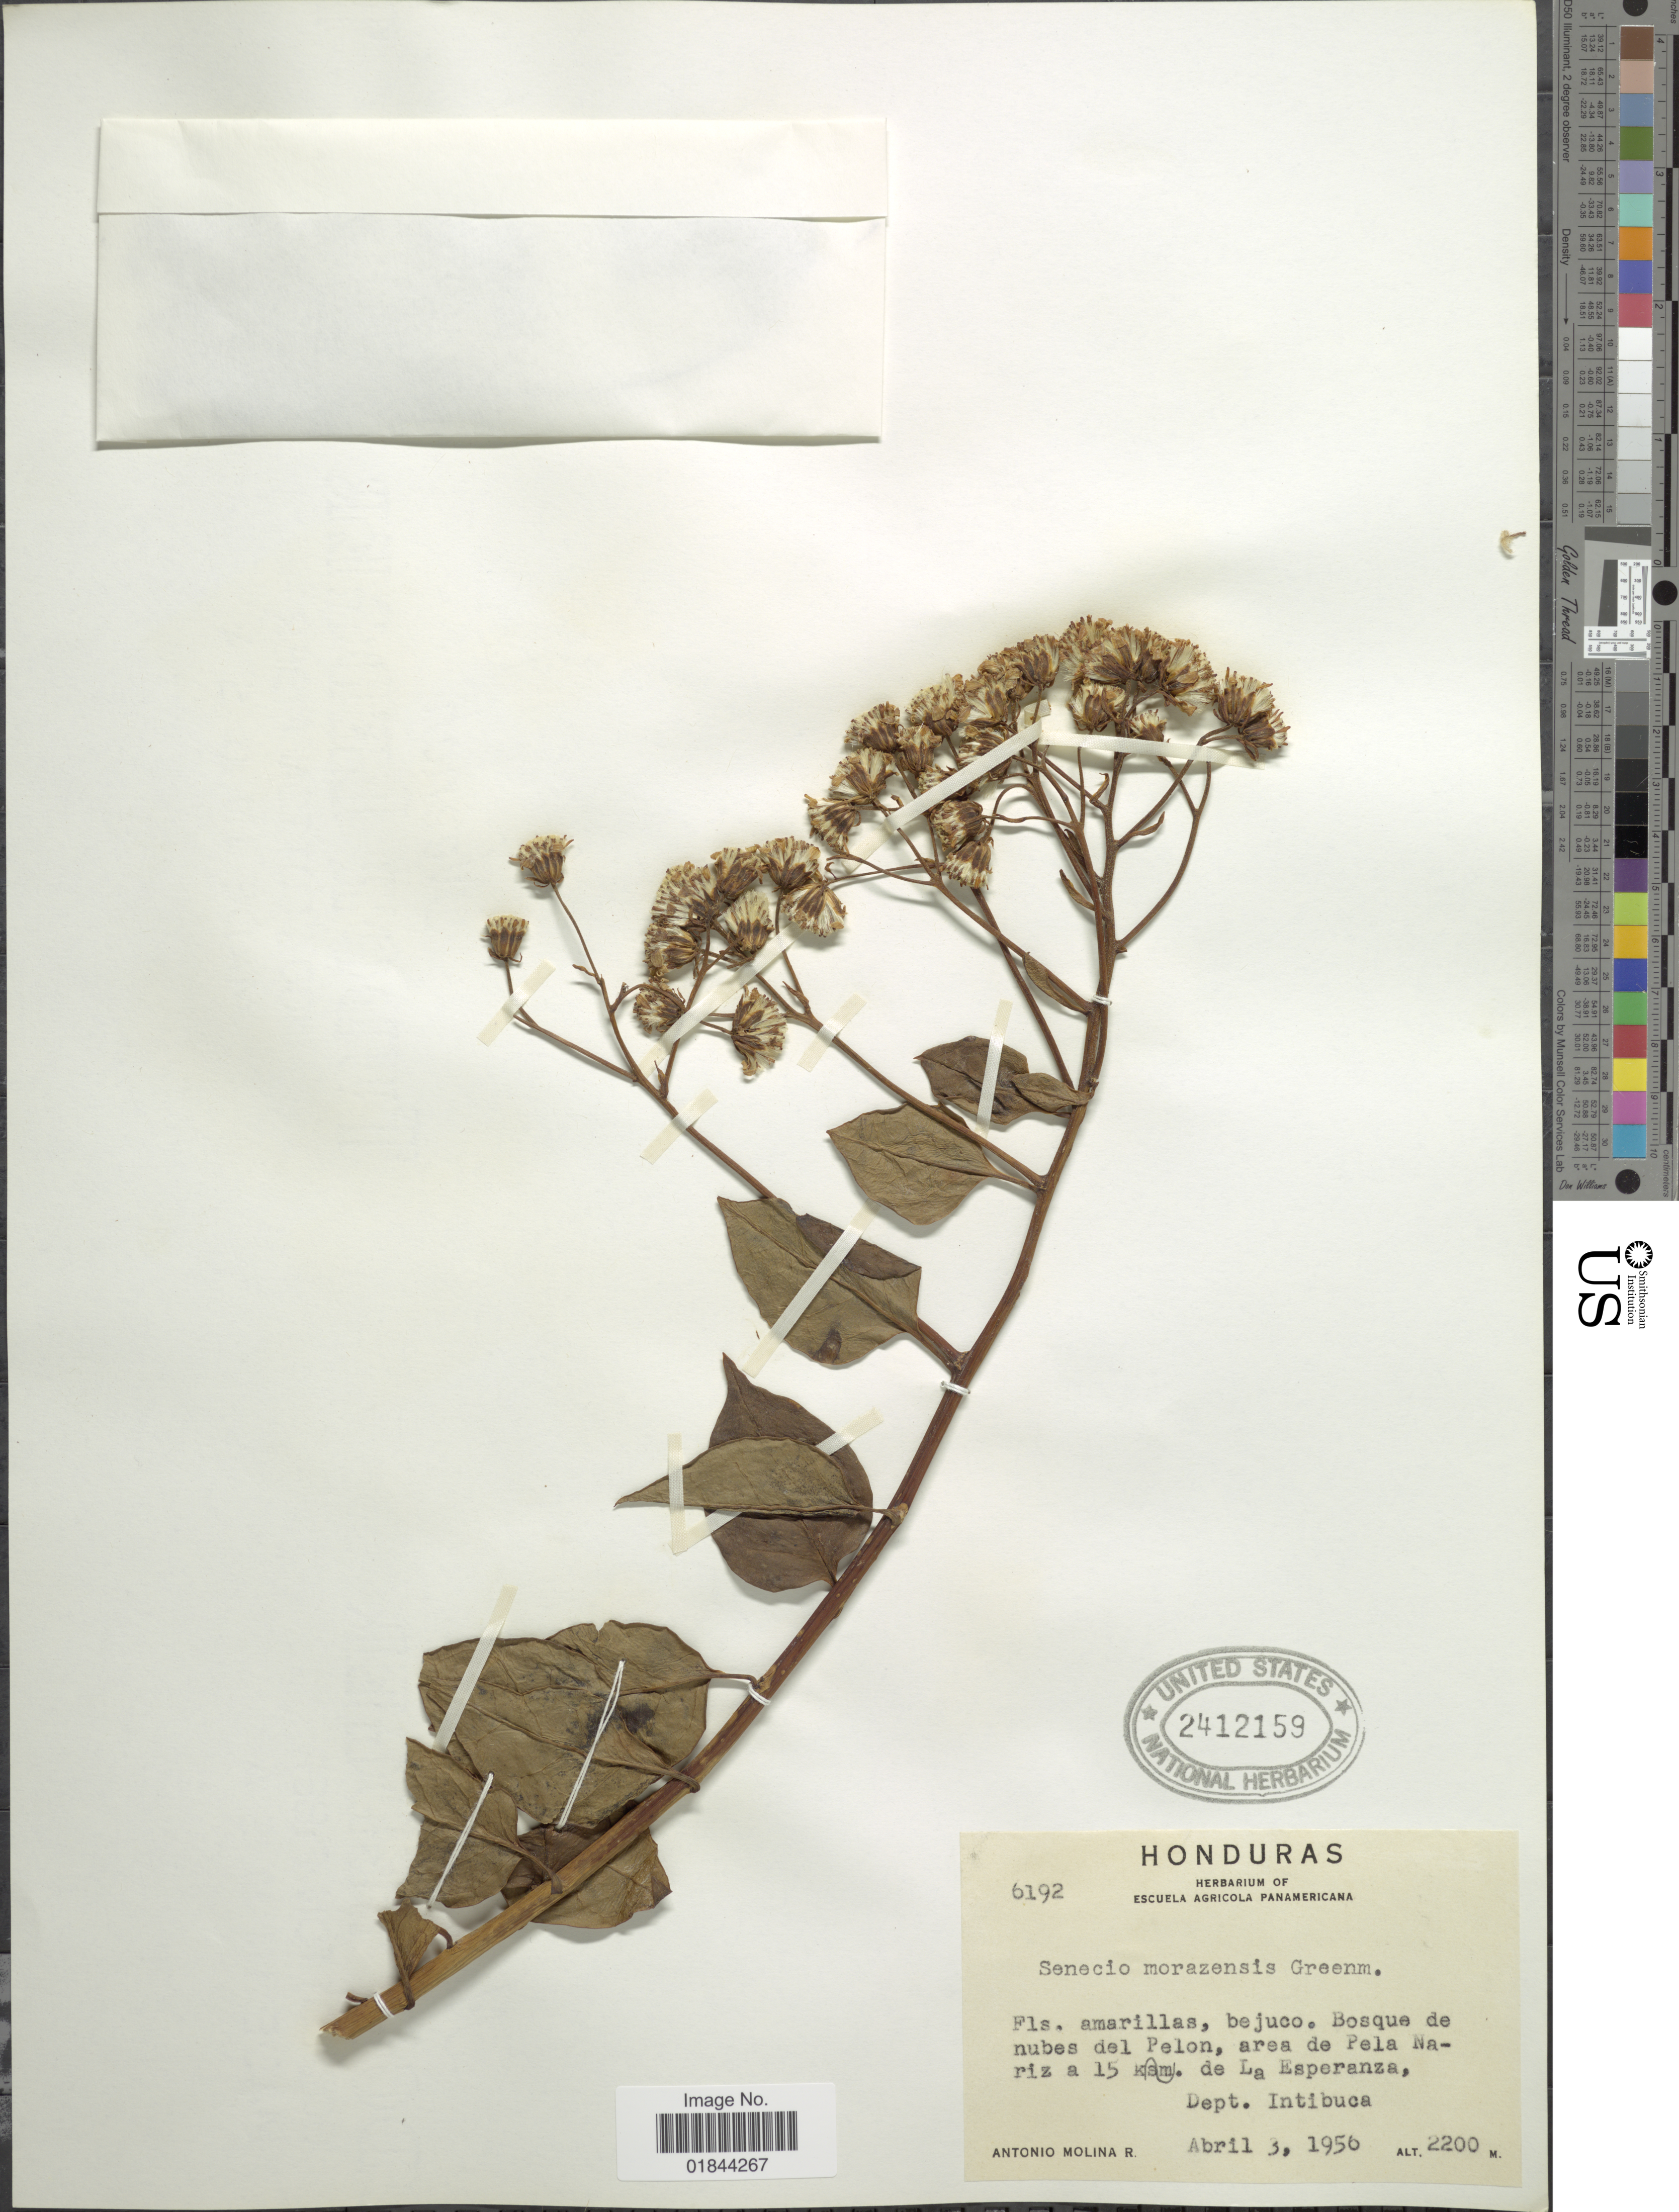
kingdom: Plantae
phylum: Tracheophyta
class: Magnoliopsida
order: Asterales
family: Asteraceae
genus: Pentacalia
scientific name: Pentacalia morazensis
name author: (Greenm.) H. Rob. & Cuatrec.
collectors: A. Molina R.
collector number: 6192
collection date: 1956-04-03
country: Honduras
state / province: Intibuca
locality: Bosque de nubes del Pelon, area de Pela Nariz a 15. de La Esperanza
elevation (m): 2200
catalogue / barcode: US 2412159